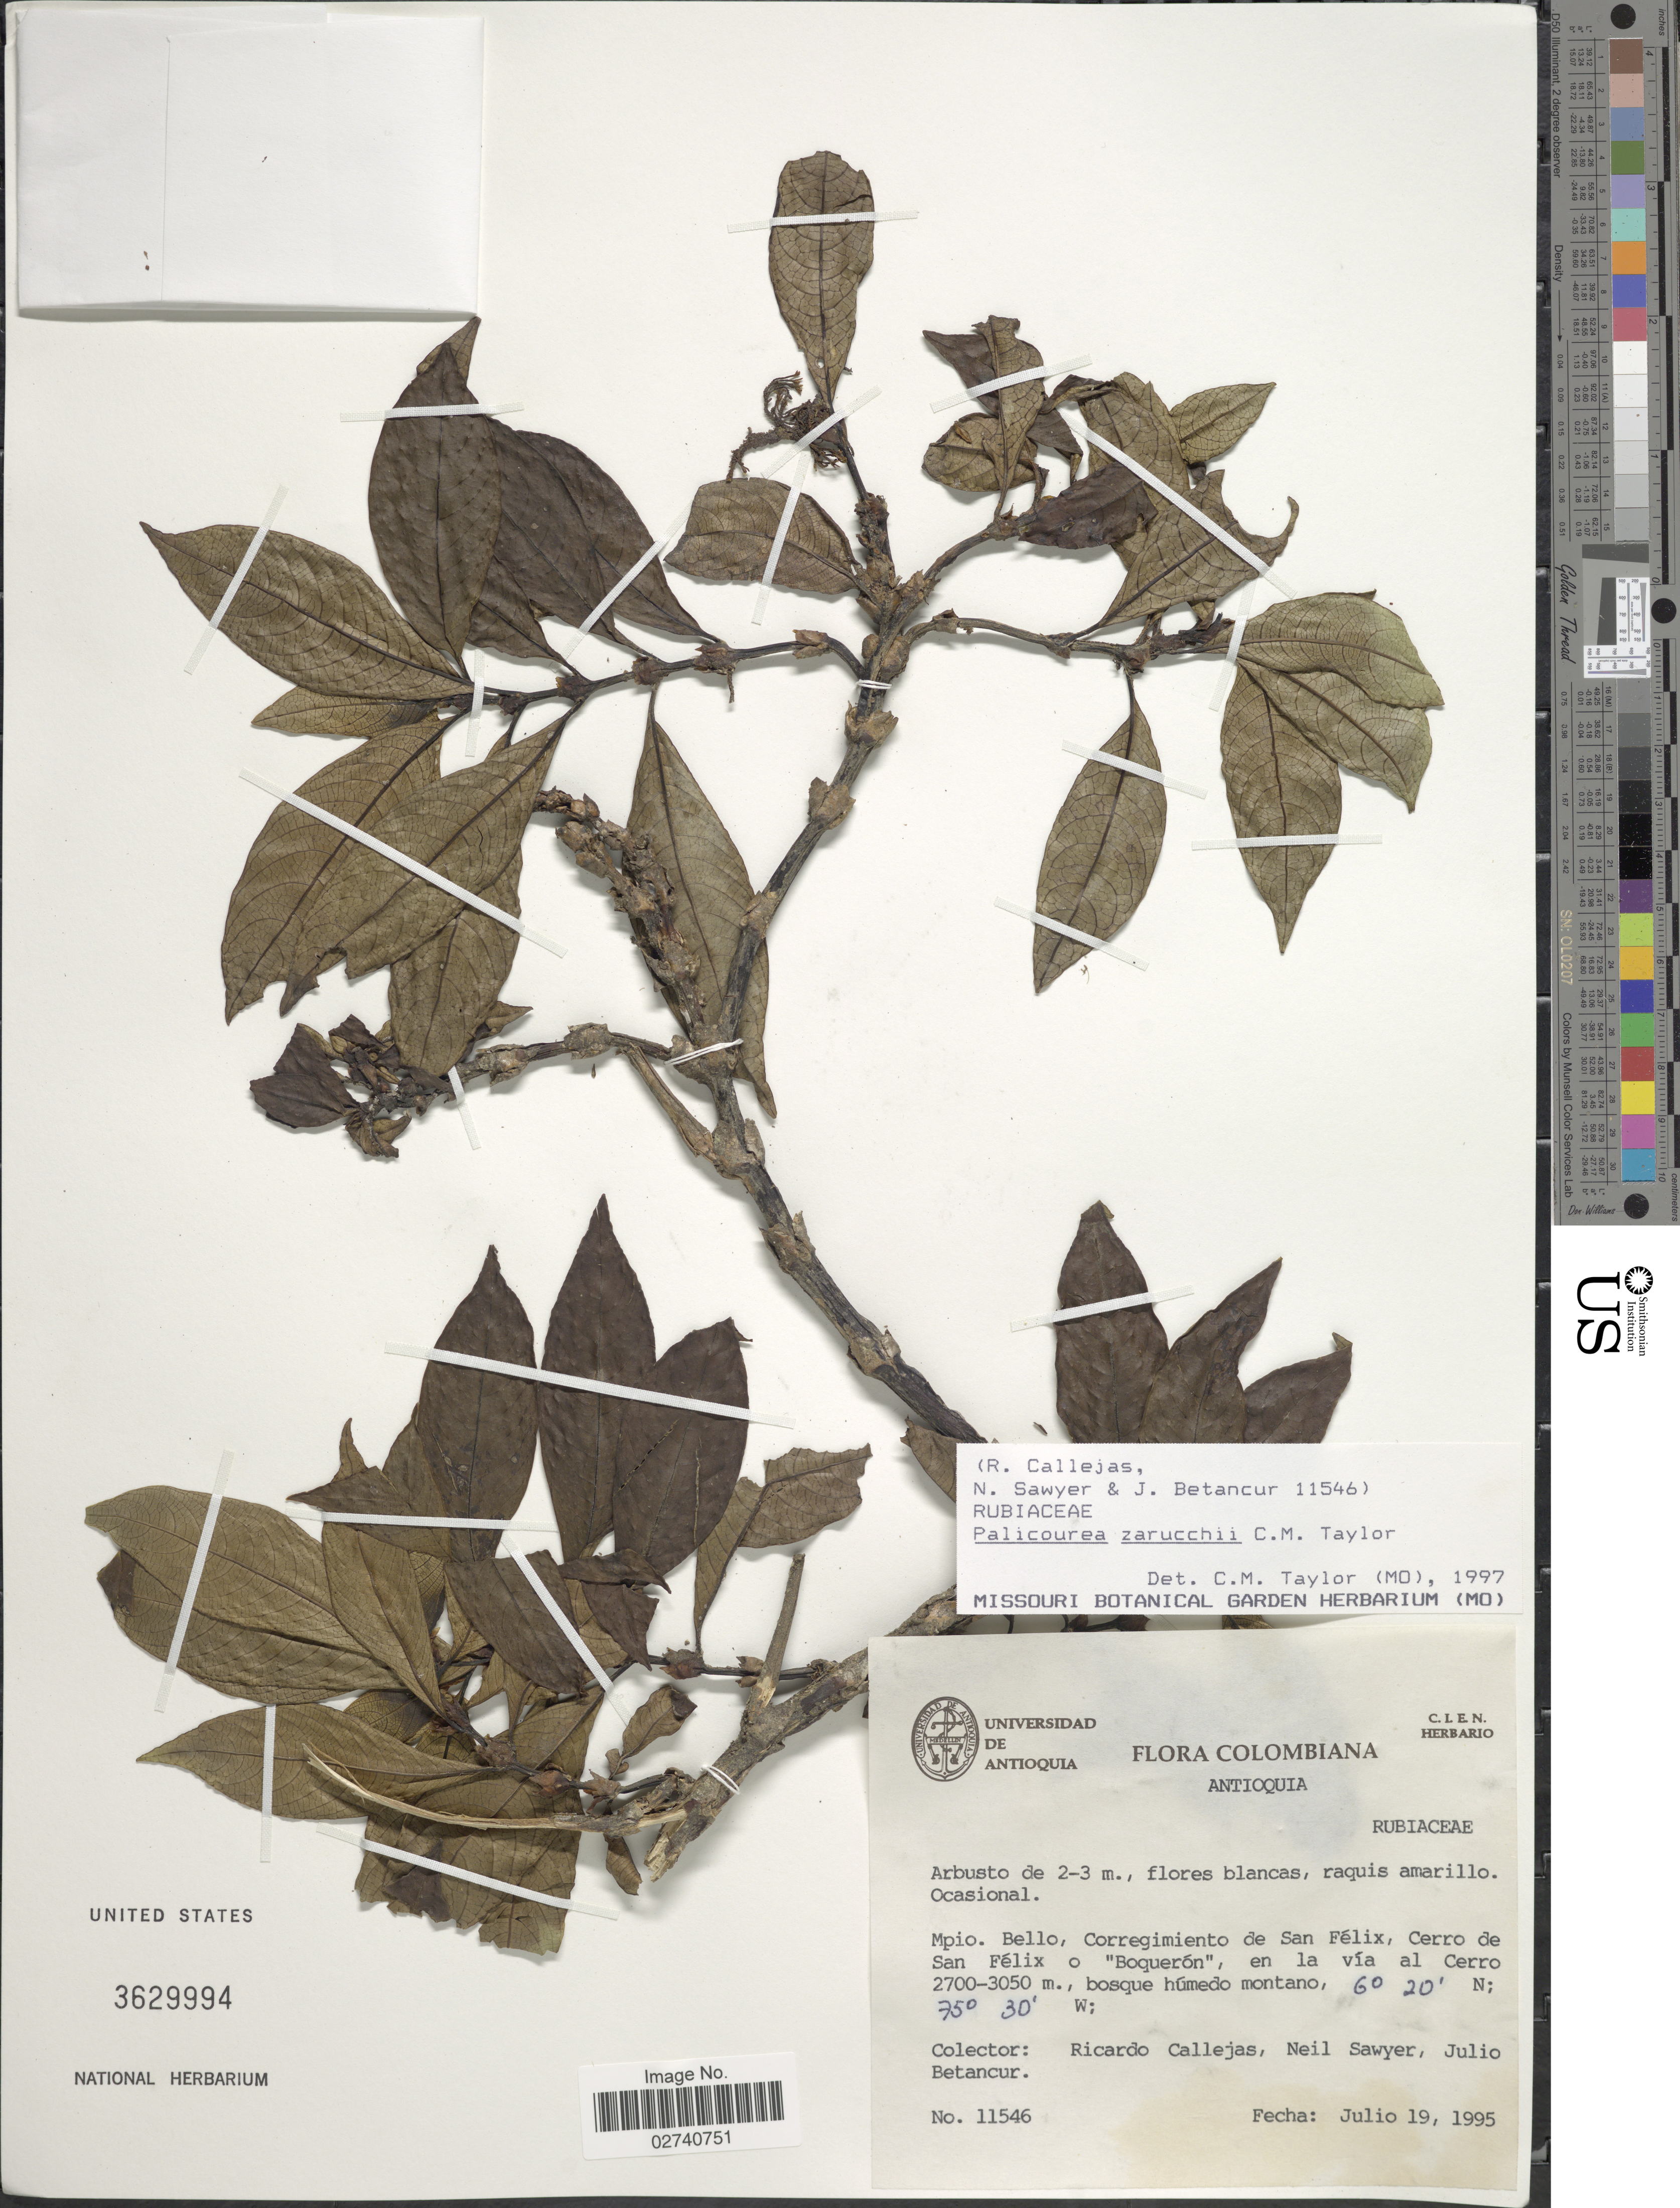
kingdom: Plantae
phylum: Tracheophyta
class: Magnoliopsida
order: Gentianales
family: Rubiaceae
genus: Palicourea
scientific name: Palicourea zarucchii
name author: C.M. Taylor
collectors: R. Callejas, N. W. Sawyer & J. Betancur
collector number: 11546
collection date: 1995-07-19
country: Colombia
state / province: Antioquia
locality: Mpio. Bello, Corregimiento de San Felix, Cerro de San elix o "Boqueron", en la via al Cerro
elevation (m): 2700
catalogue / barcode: US 3629994